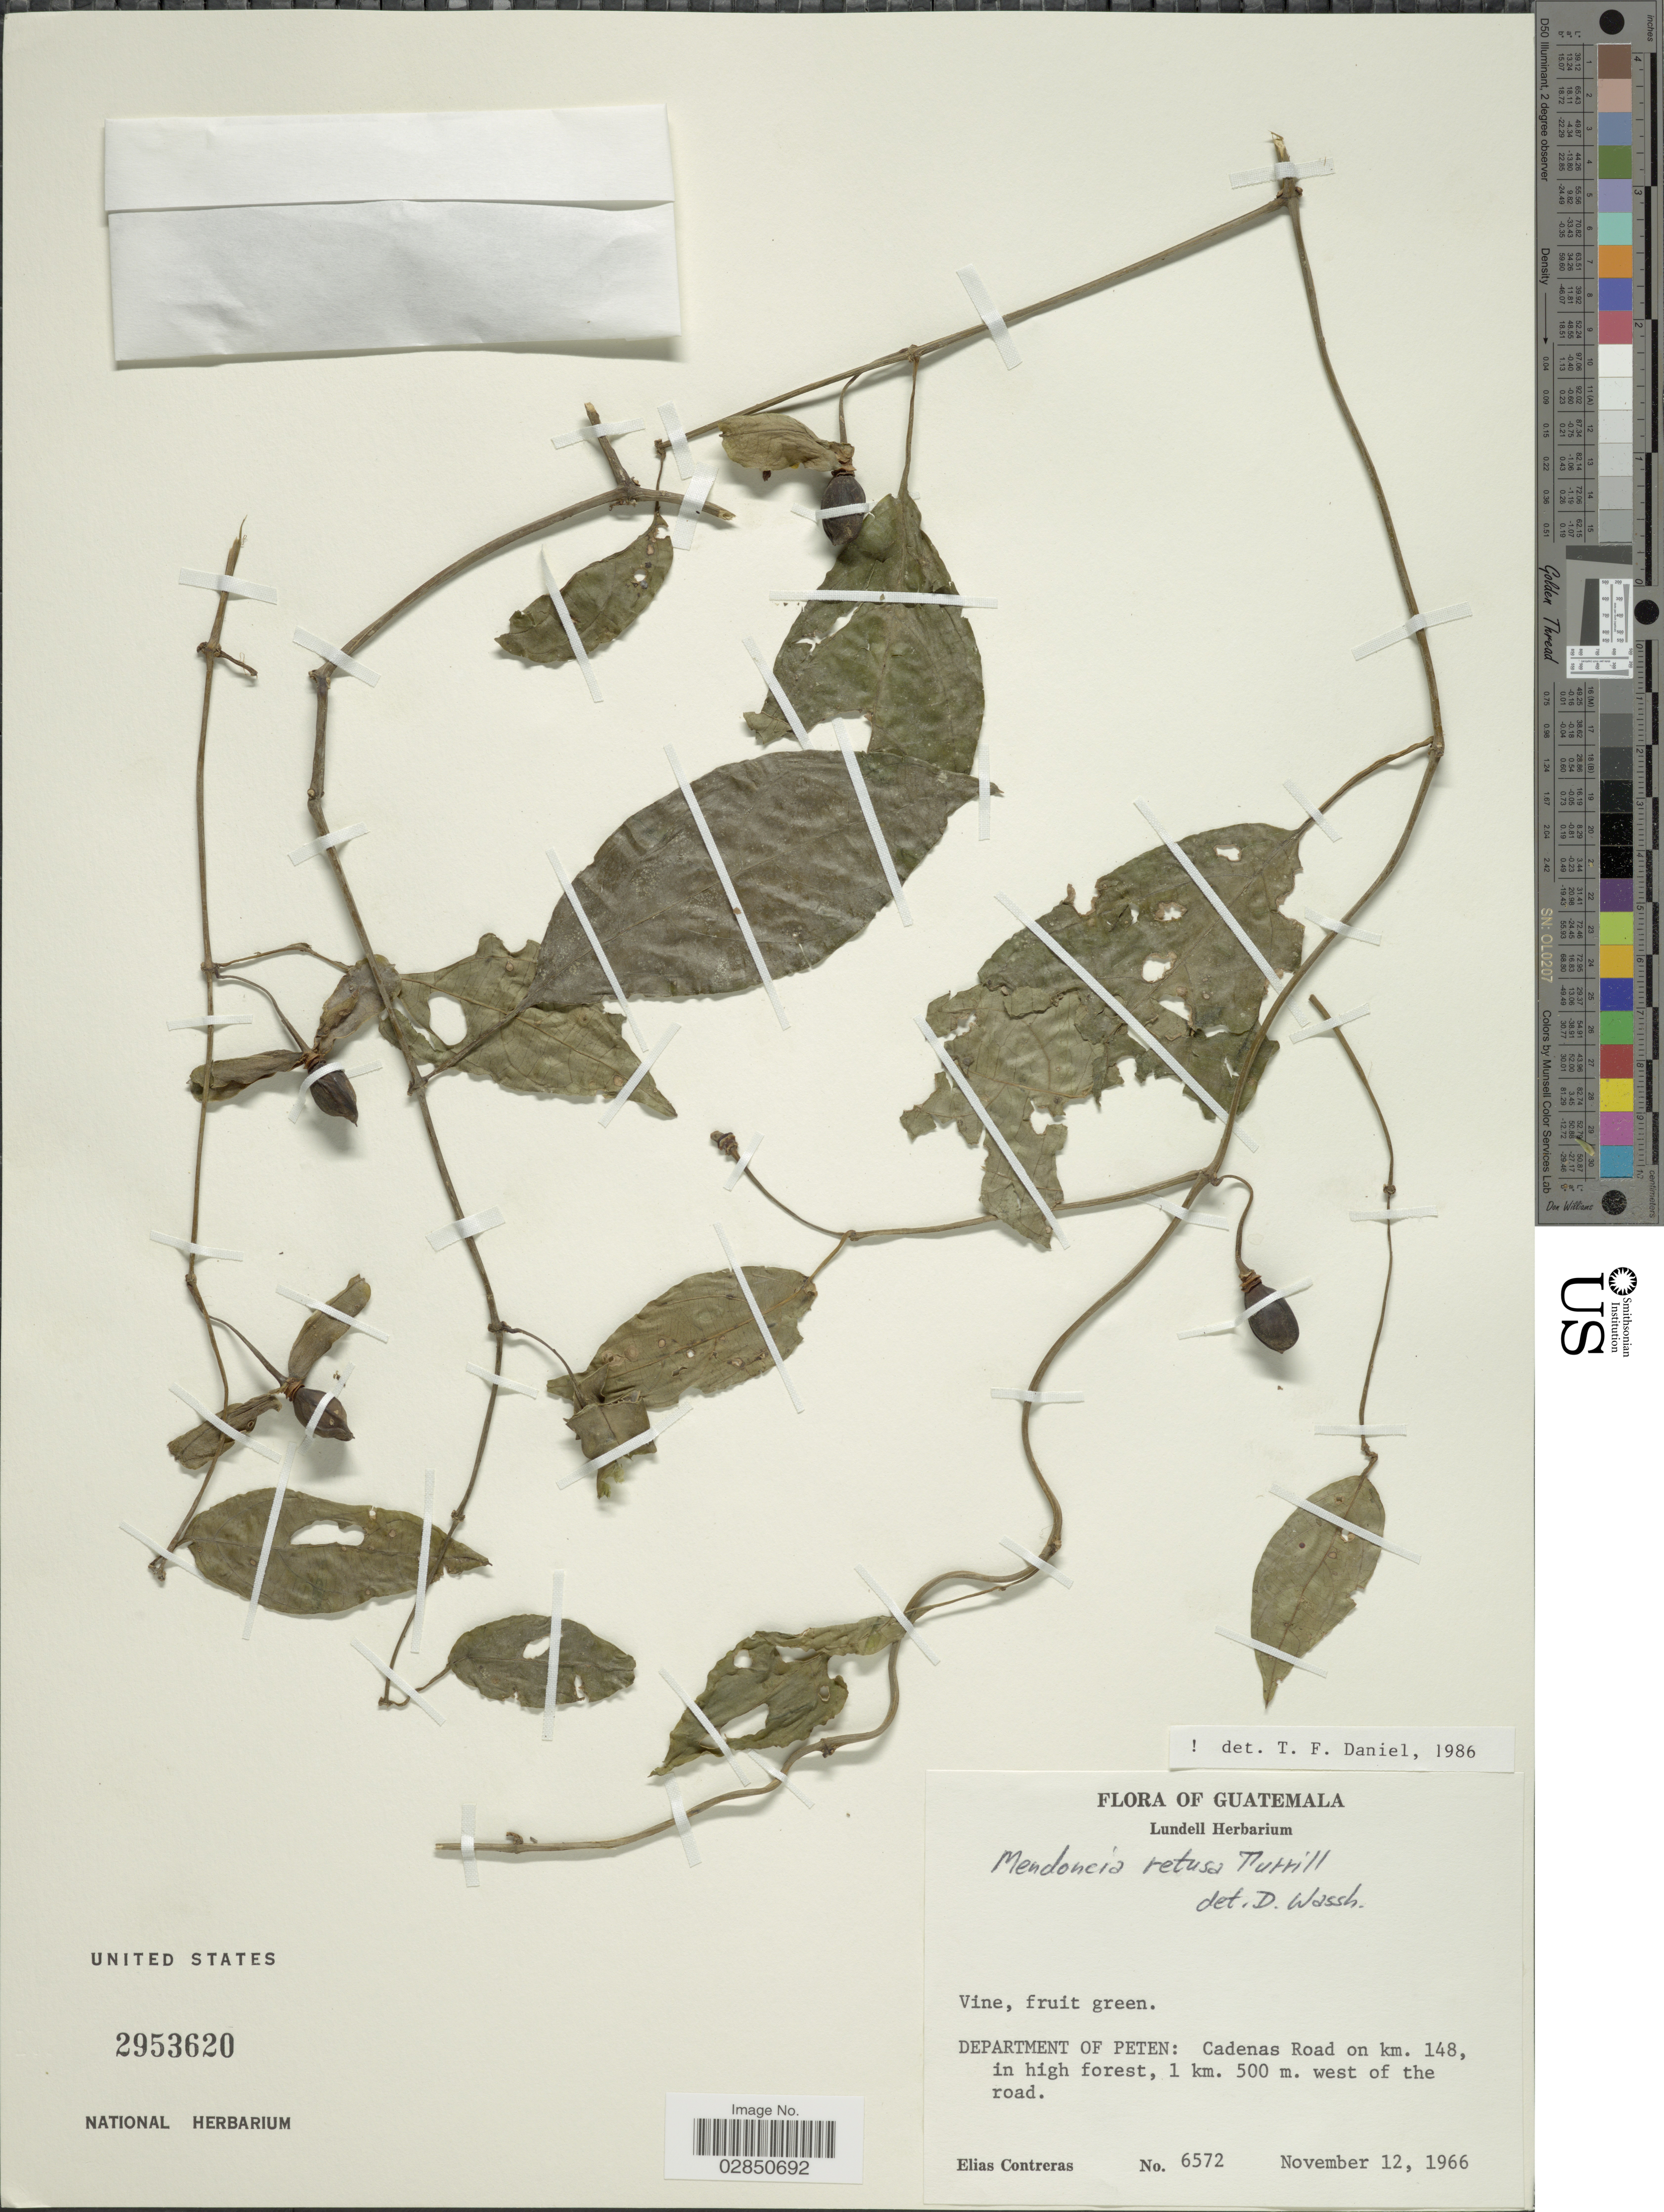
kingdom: Plantae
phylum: Tracheophyta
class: Magnoliopsida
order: Lamiales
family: Acanthaceae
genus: Mendoncia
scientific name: Mendoncia retusa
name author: Turrill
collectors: E. Contreras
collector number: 6572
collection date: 1966-11-12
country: Guatemala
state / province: El Petén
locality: Department of Peten: Cadenas Road on km. 148, in high forest, 1 km. 500 m. west of the road.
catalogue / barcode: US 2953620